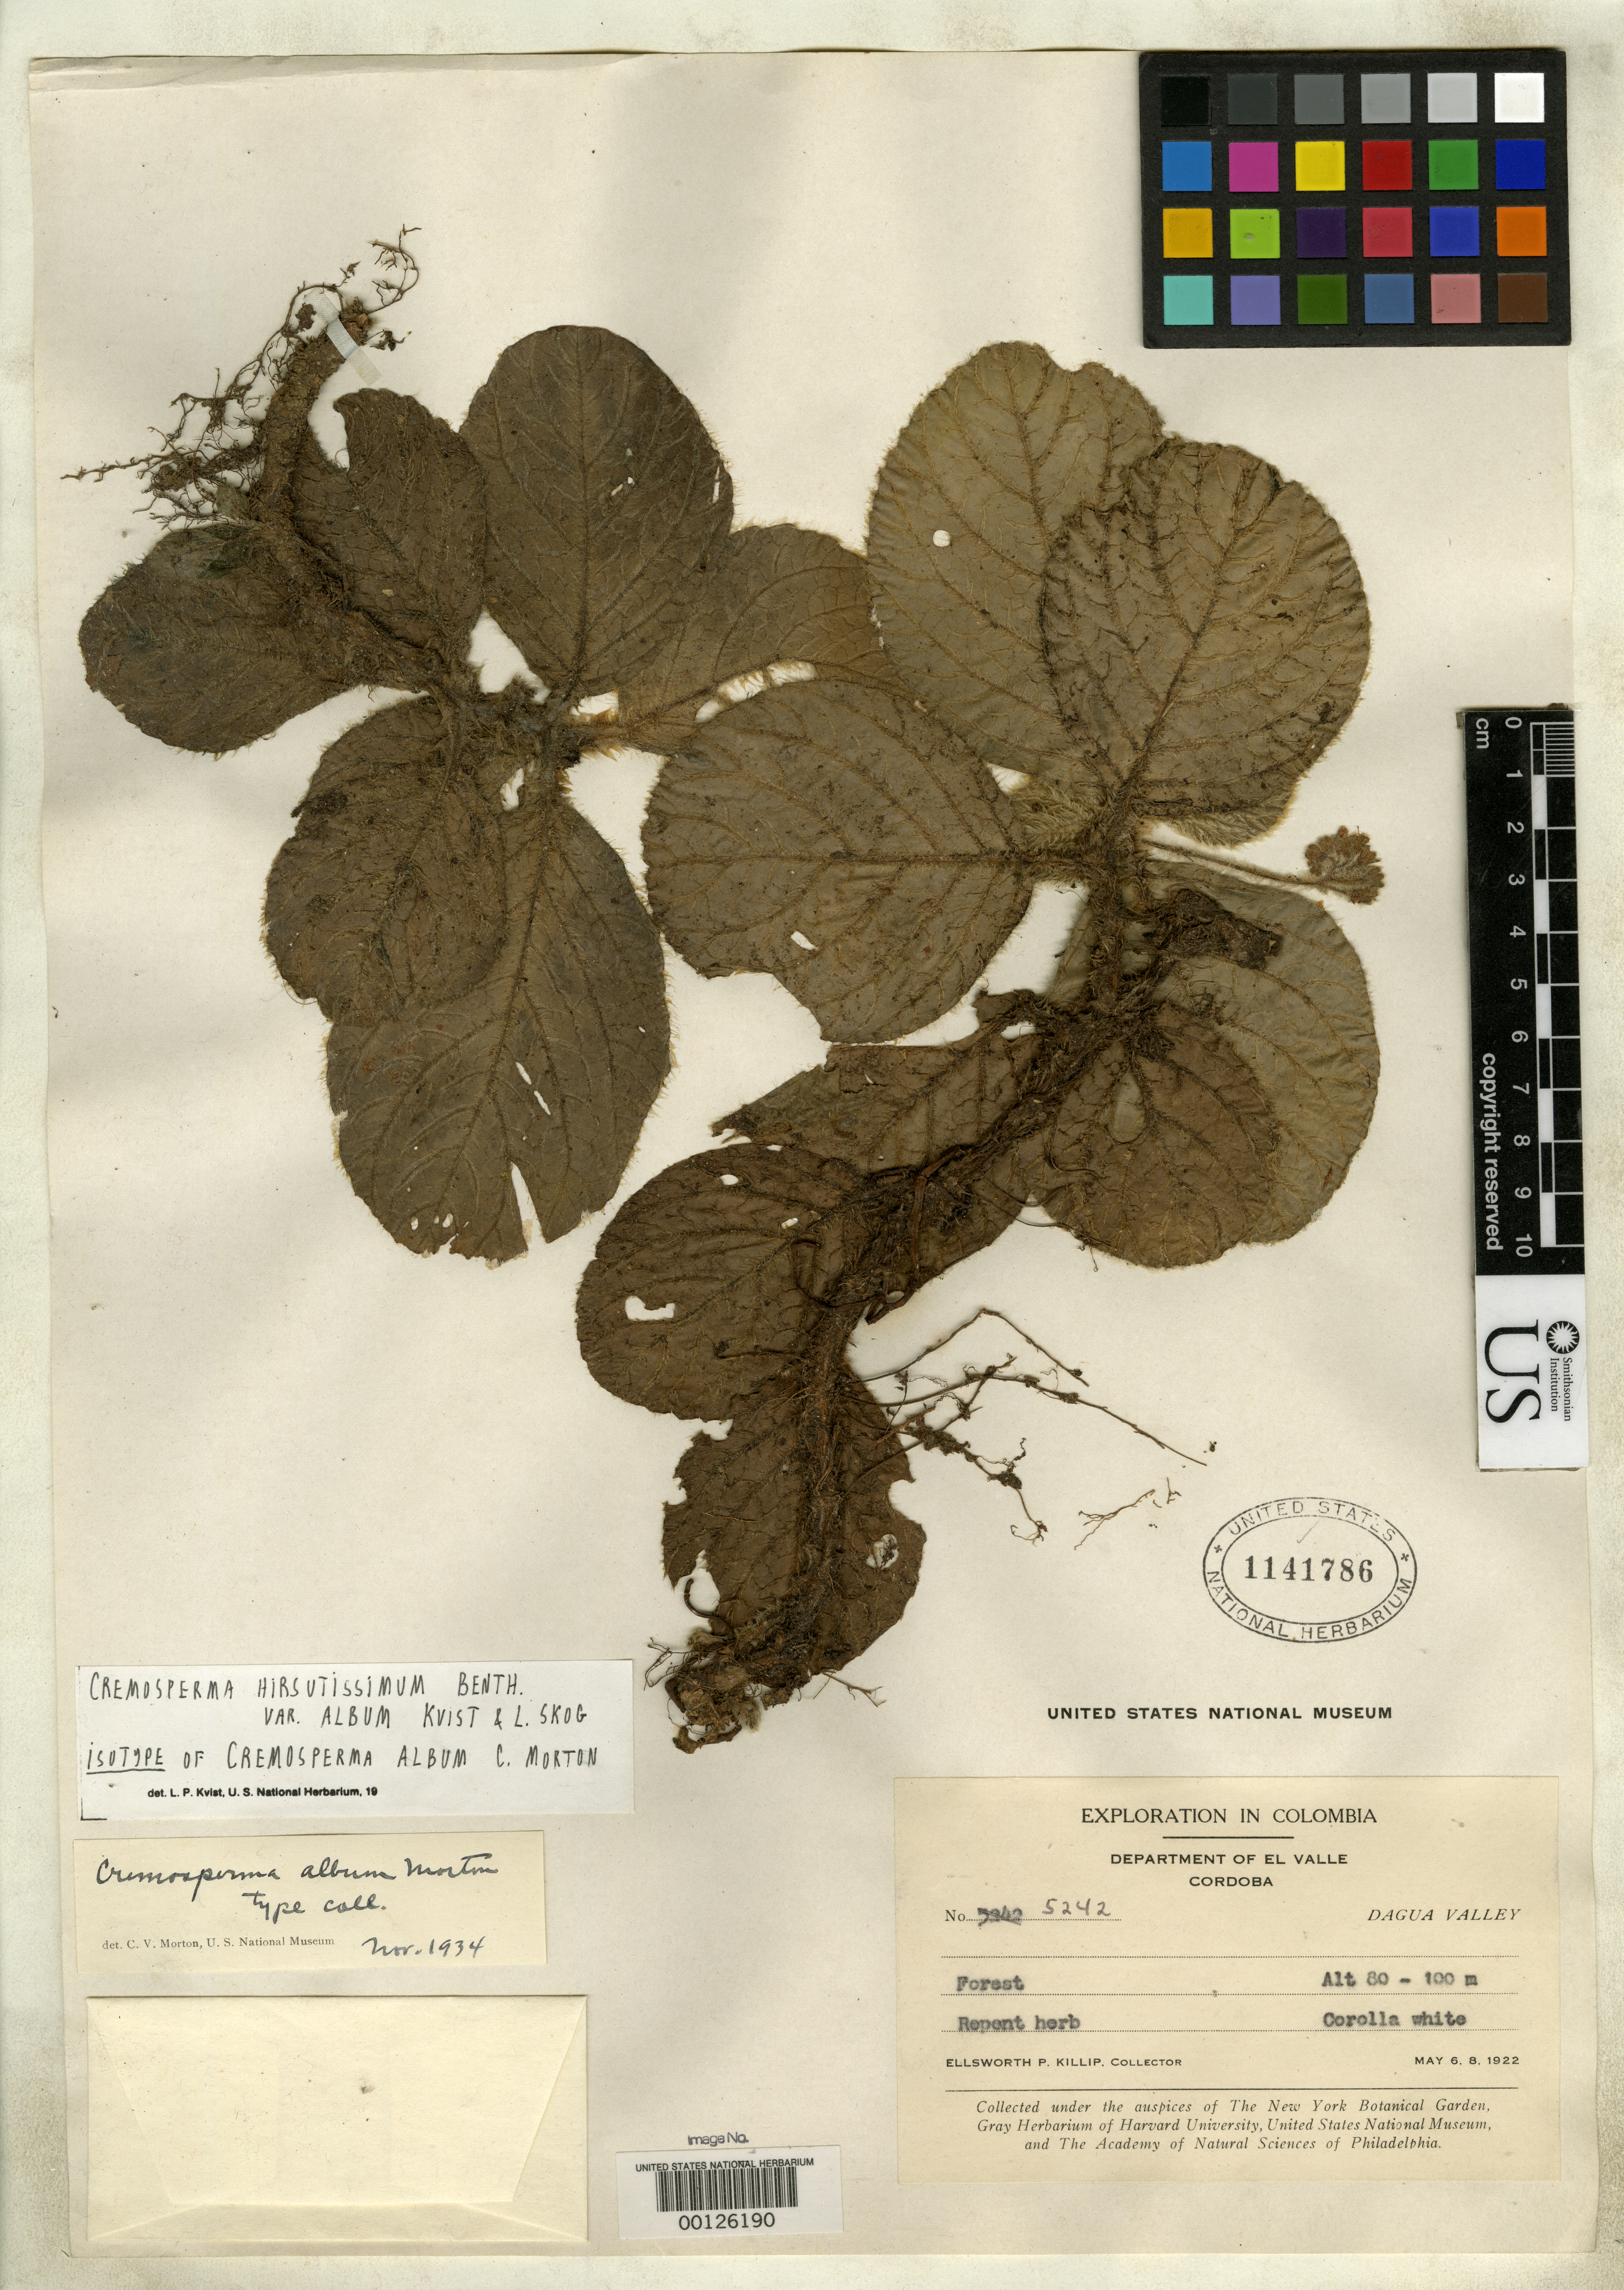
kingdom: Plantae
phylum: Tracheophyta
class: Magnoliopsida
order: Lamiales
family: Gesneriaceae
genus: Cremosperma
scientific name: Cremosperma album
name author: C.V. Morton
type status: Isotype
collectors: E. P. Killip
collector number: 5242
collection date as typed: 06 May 1922 to 08 May 1922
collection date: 1922-05-06/1922-05-08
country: Colombia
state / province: Valle del Cauca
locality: Cordoba, Dagua Valley.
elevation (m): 80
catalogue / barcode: US 1141786